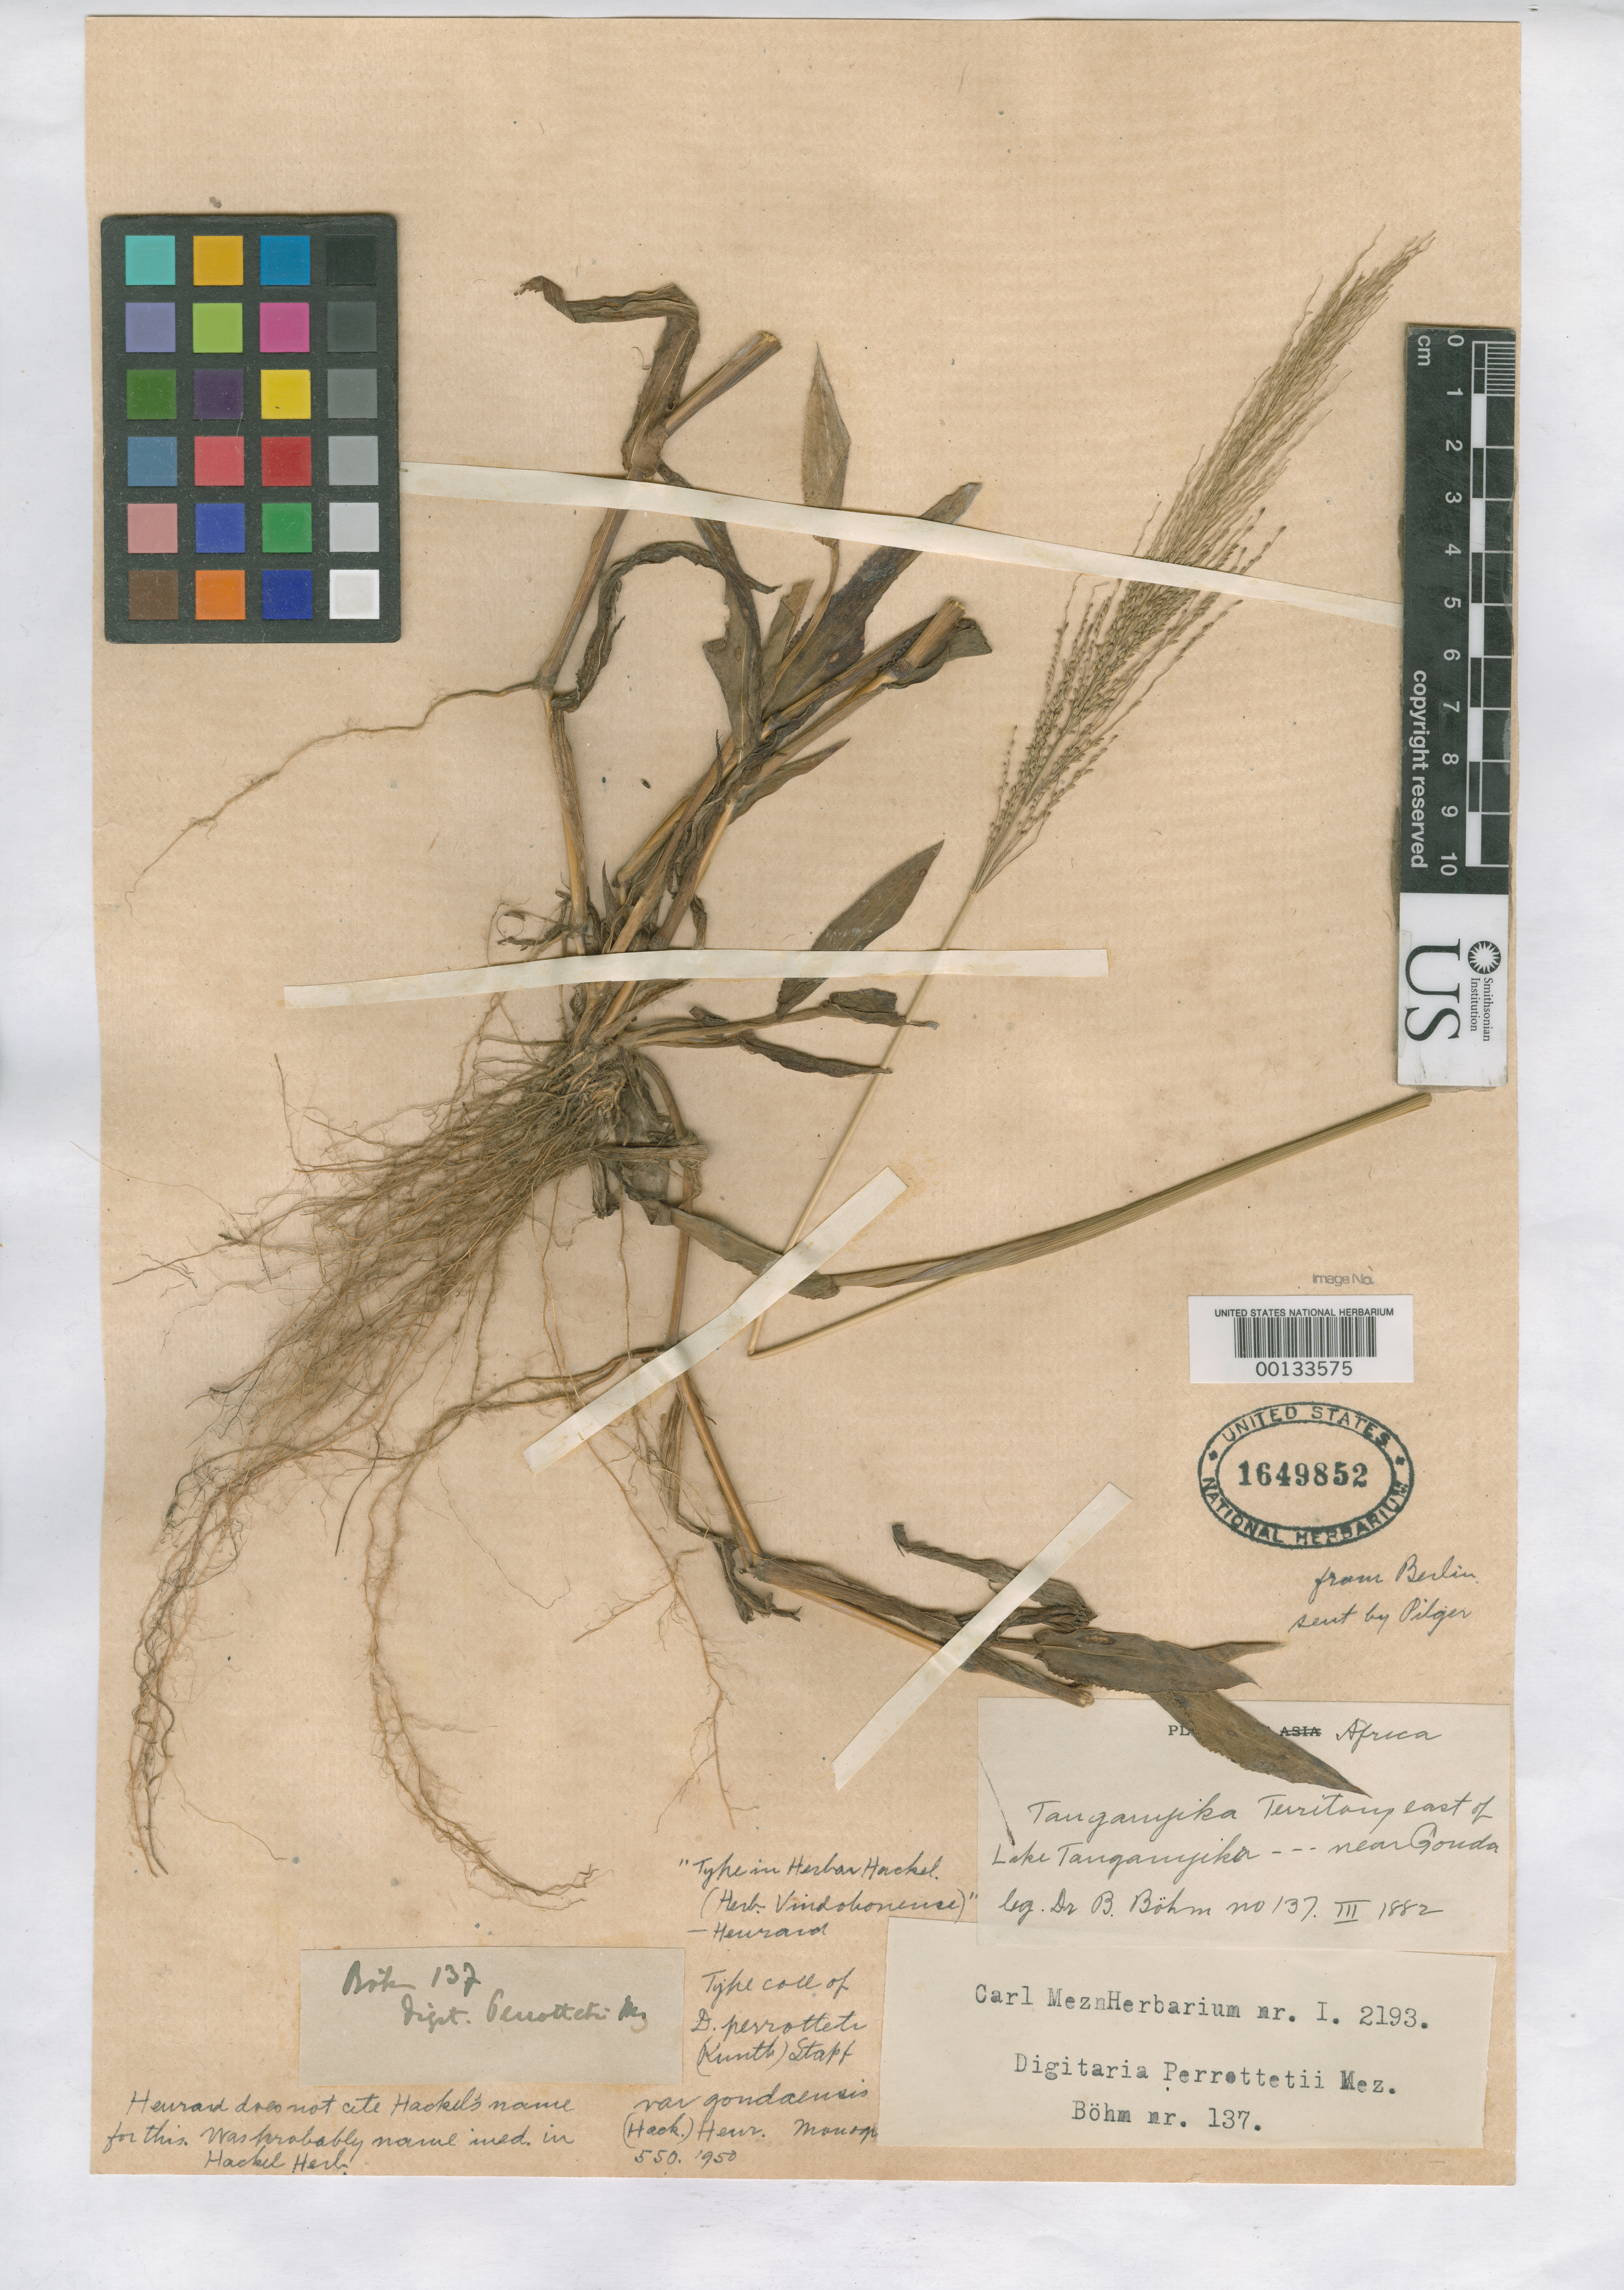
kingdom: Plantae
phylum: Tracheophyta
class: Liliopsida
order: Poales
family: Poaceae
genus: Digitaria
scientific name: Digitaria perrotteti var. gondaensis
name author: Henr.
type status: Isotype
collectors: B. Bohm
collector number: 137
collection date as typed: Mar 1882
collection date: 1882-03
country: Tanzania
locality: E of Lake Tanganyika, near Gonda.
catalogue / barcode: US 1649852